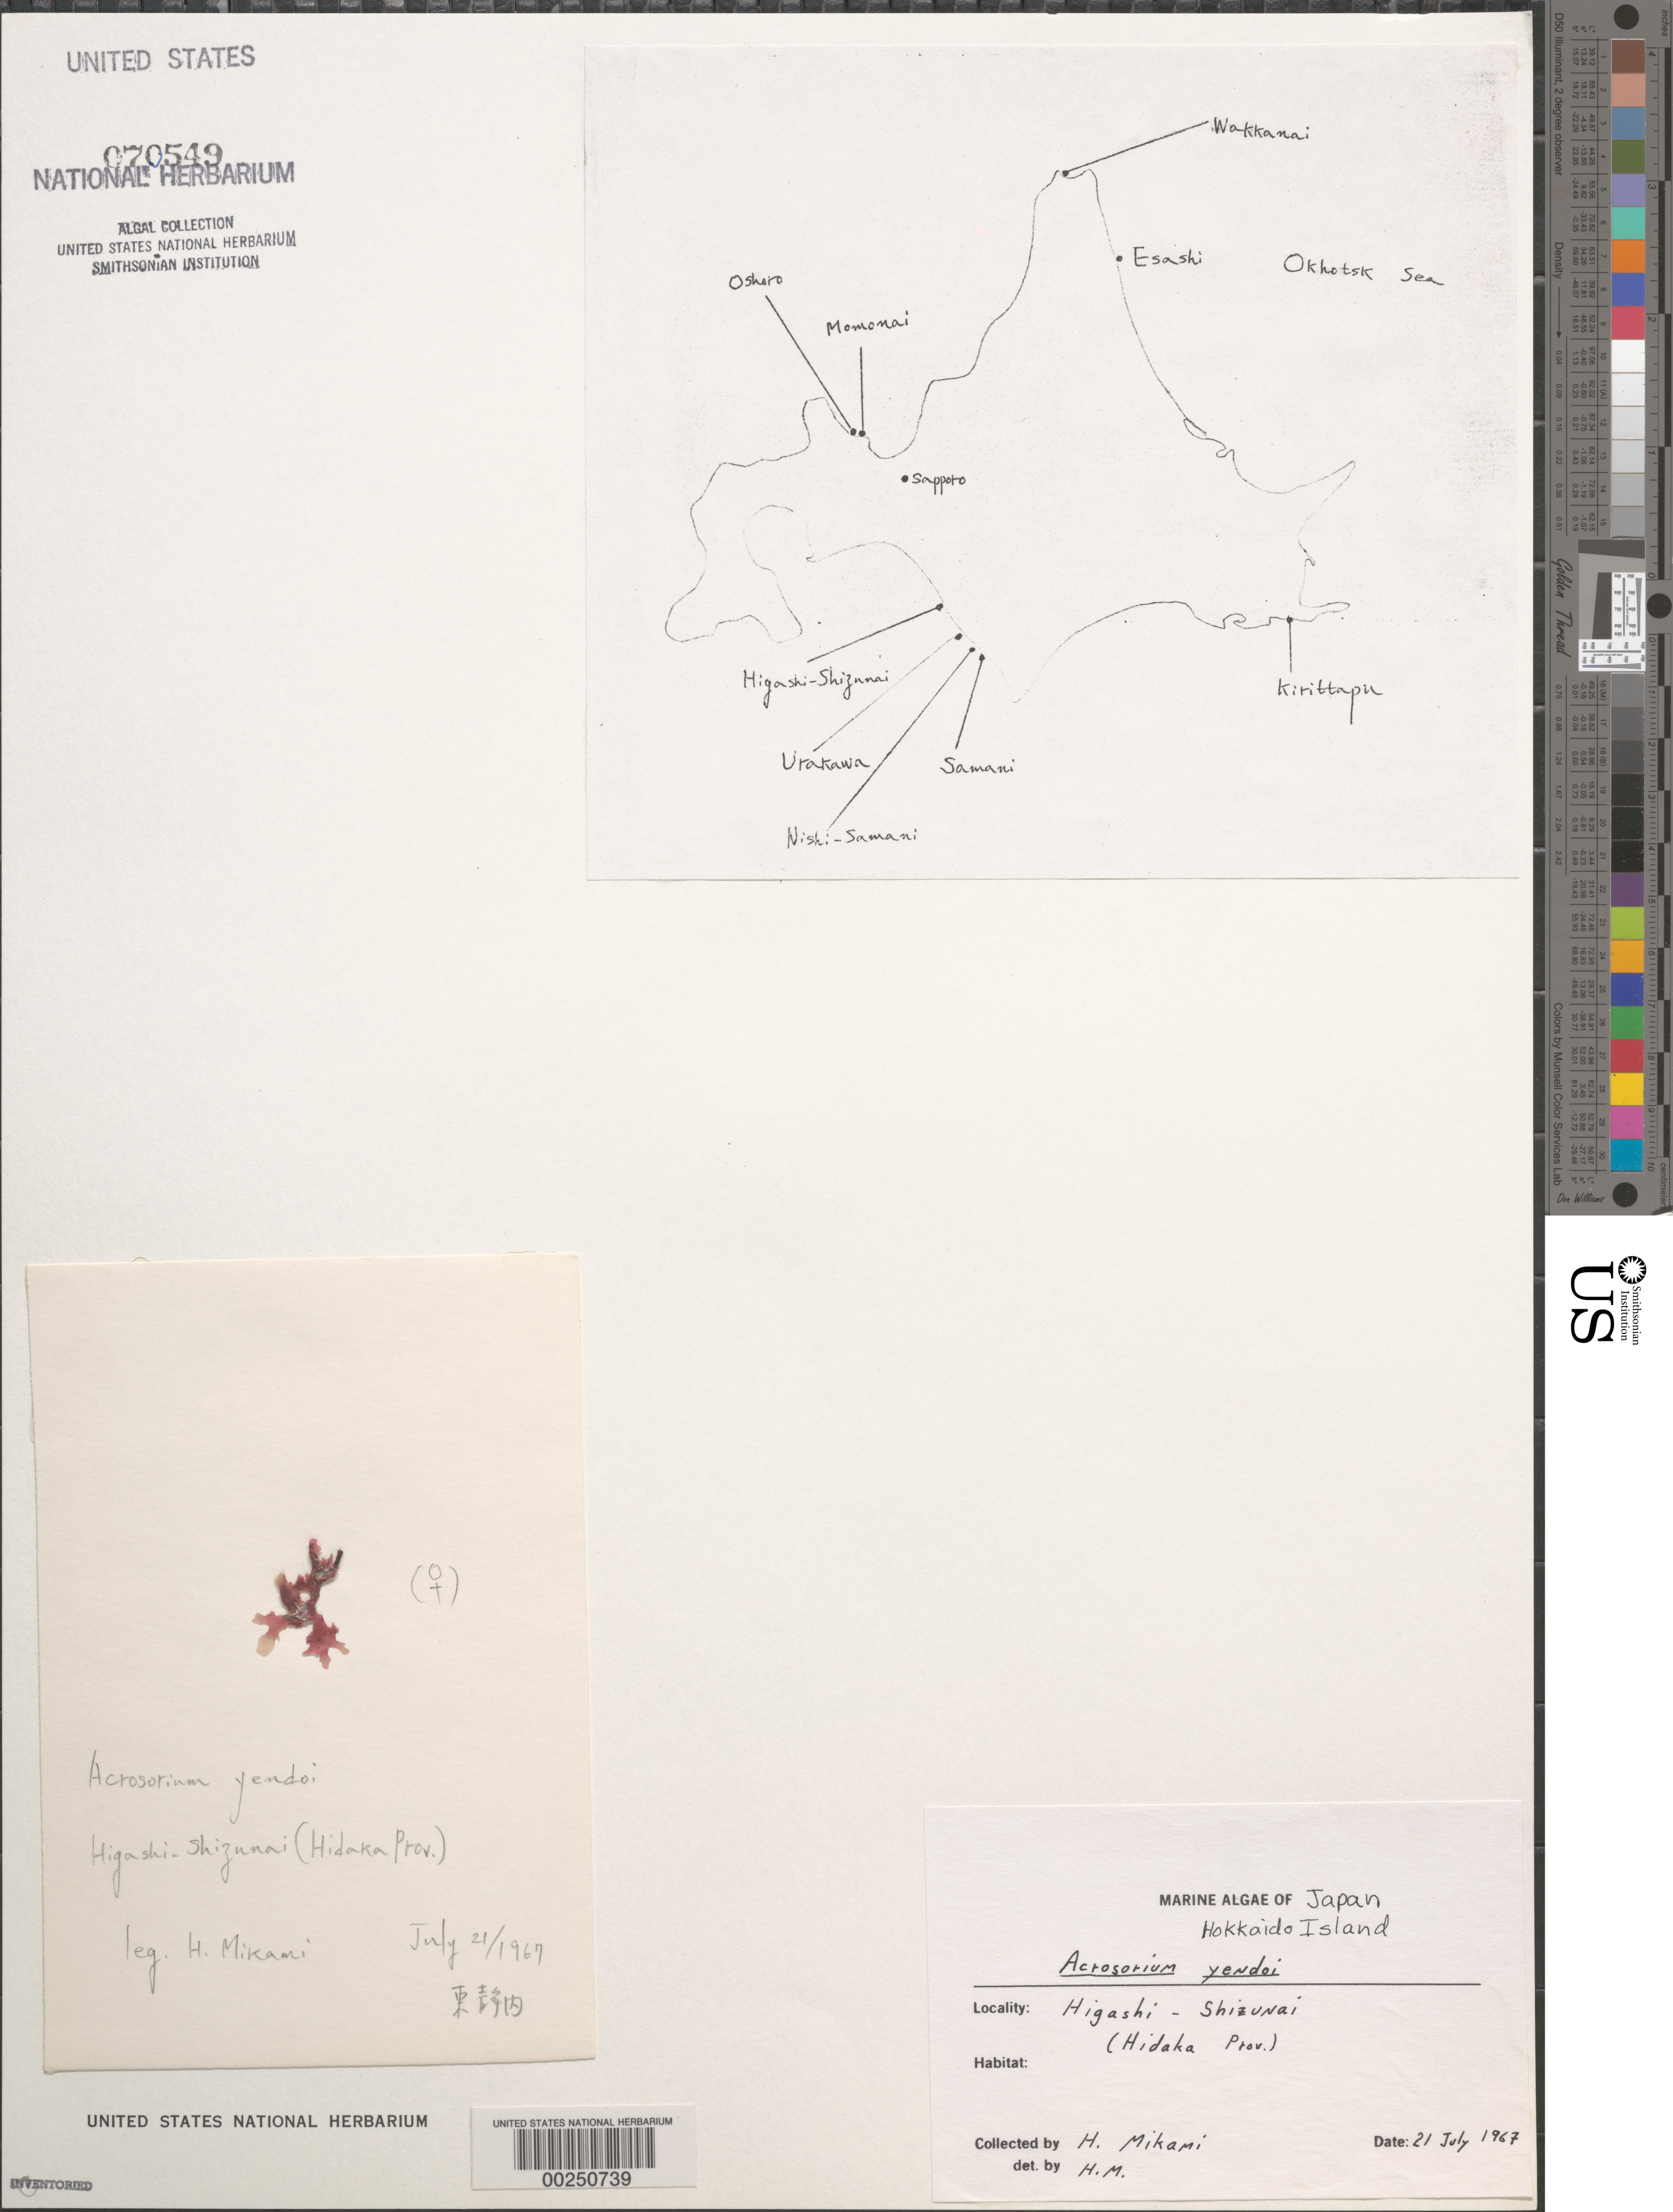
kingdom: Plantae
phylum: Rhodophyta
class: Florideophyceae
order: Ceramiales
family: Delesseriaceae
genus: Acrosorium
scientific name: Acrosorium yendoi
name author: Yamada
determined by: Mikami, H.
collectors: H. Mikami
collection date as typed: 21 Jul 1976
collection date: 1976-07-21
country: Japan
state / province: Hokkaido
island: Hokkaido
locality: Higashi-shizuani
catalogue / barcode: US 70549